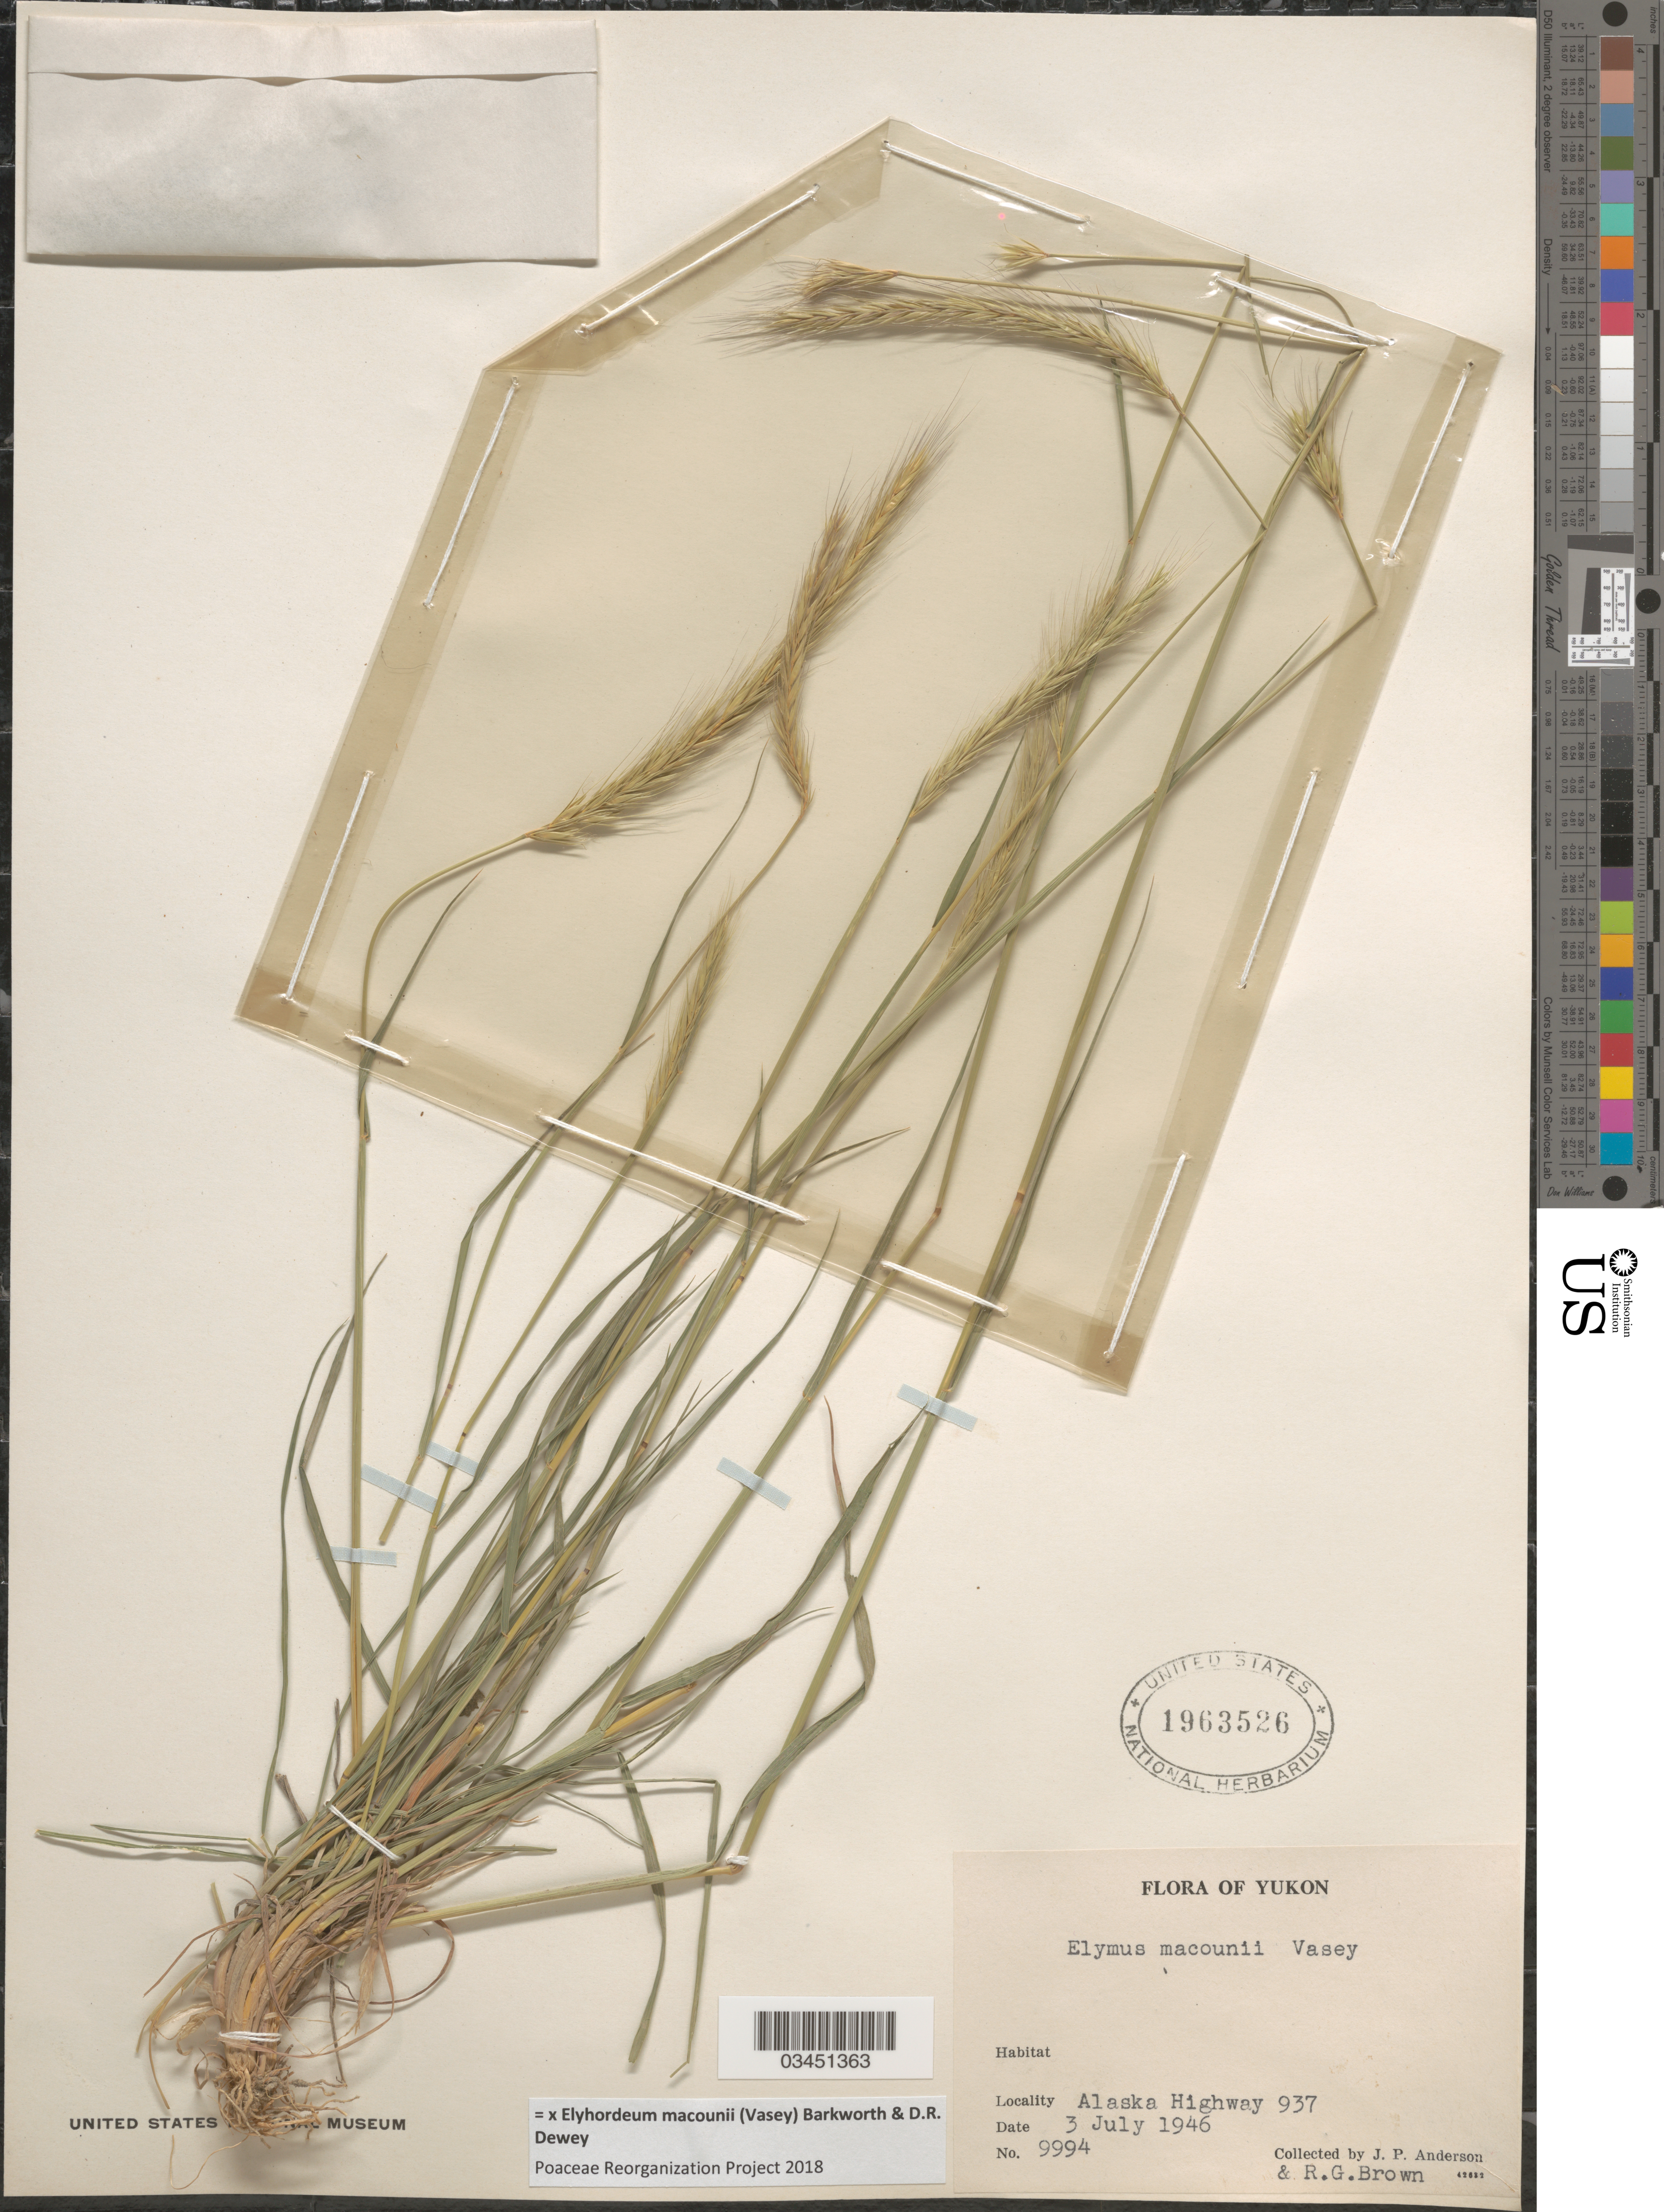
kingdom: Plantae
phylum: Tracheophyta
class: Liliopsida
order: Poales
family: Poaceae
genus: Elyhordeum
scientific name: x Elyhordeum macounii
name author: (Vasey) Barkworth & Dewey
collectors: J. P. Anderson & R. G. Brown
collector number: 9994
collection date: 1946-07-03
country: Canada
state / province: Yukon Territory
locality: Alaska Highway 937.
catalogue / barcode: US 1963526